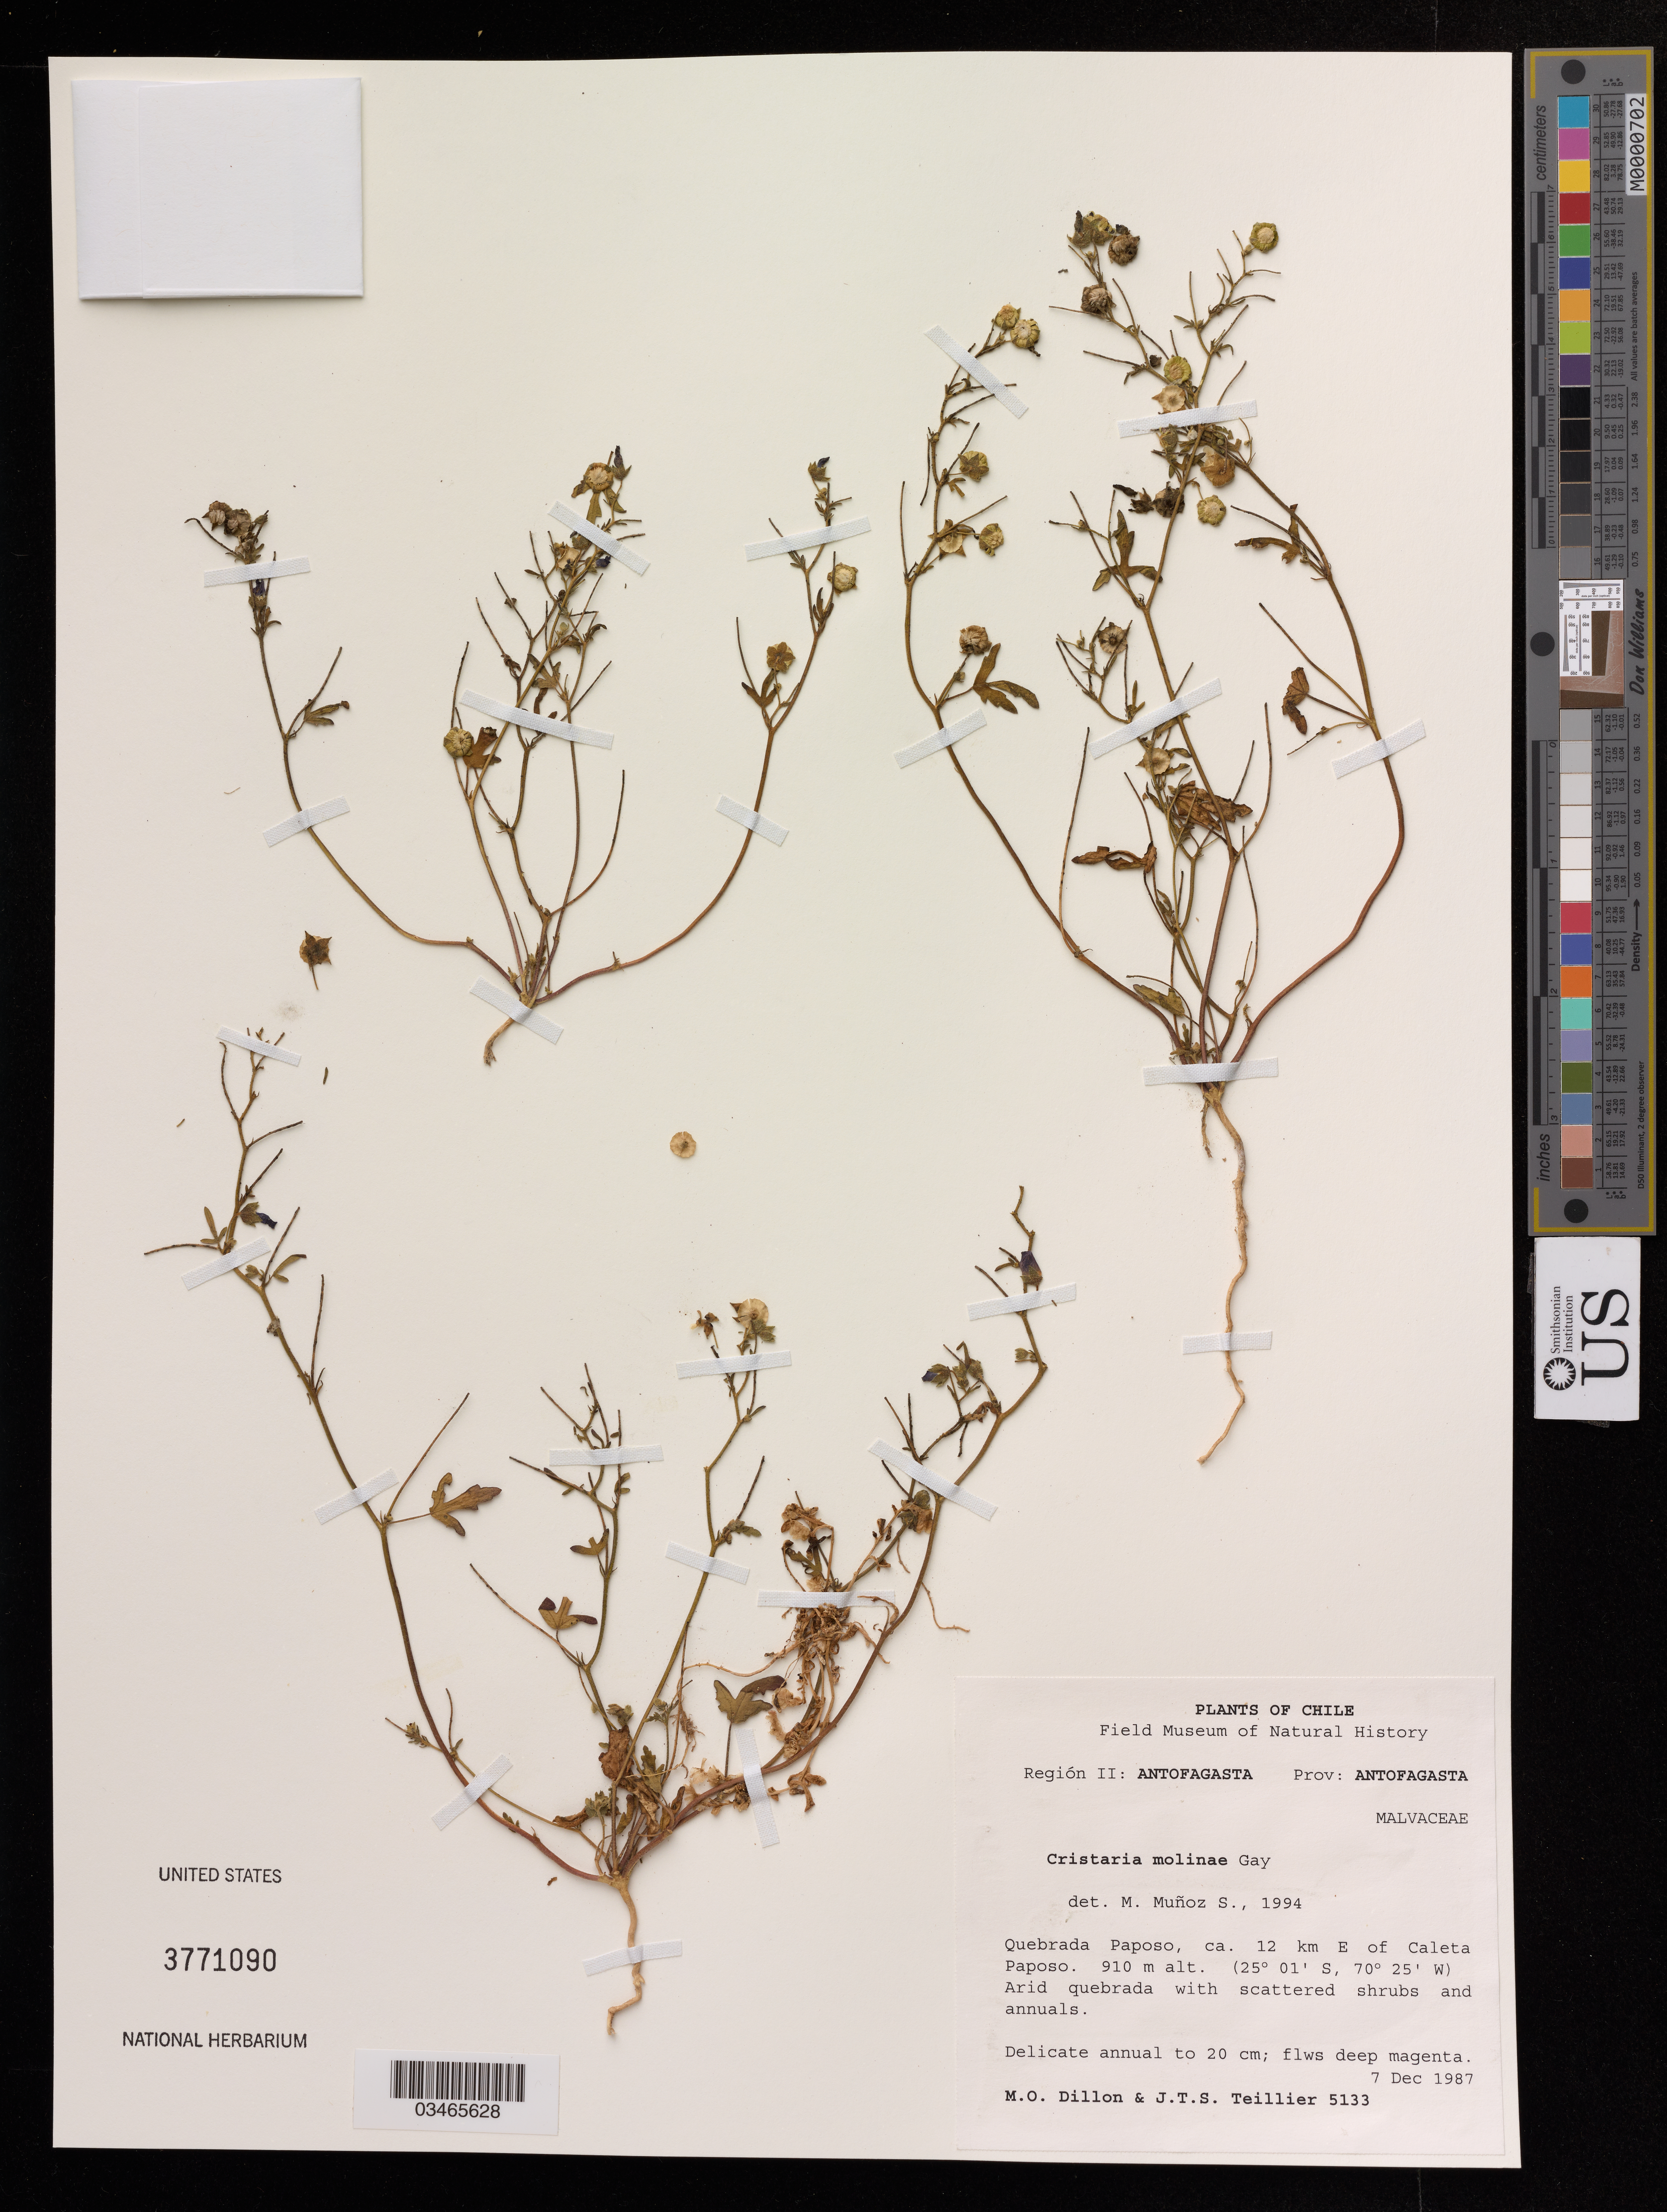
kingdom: Plantae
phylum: Tracheophyta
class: Magnoliopsida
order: Malvales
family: Malvaceae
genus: Cristaria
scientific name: Cristaria molinae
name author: Gay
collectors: M. O. Dillon & J. Teillier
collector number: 5133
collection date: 1987-12-07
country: Chile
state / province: Antofagasta (II)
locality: Quebrada Paposo, ca. 12 km E of Caleta Paposo.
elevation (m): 910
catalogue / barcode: US 3771090